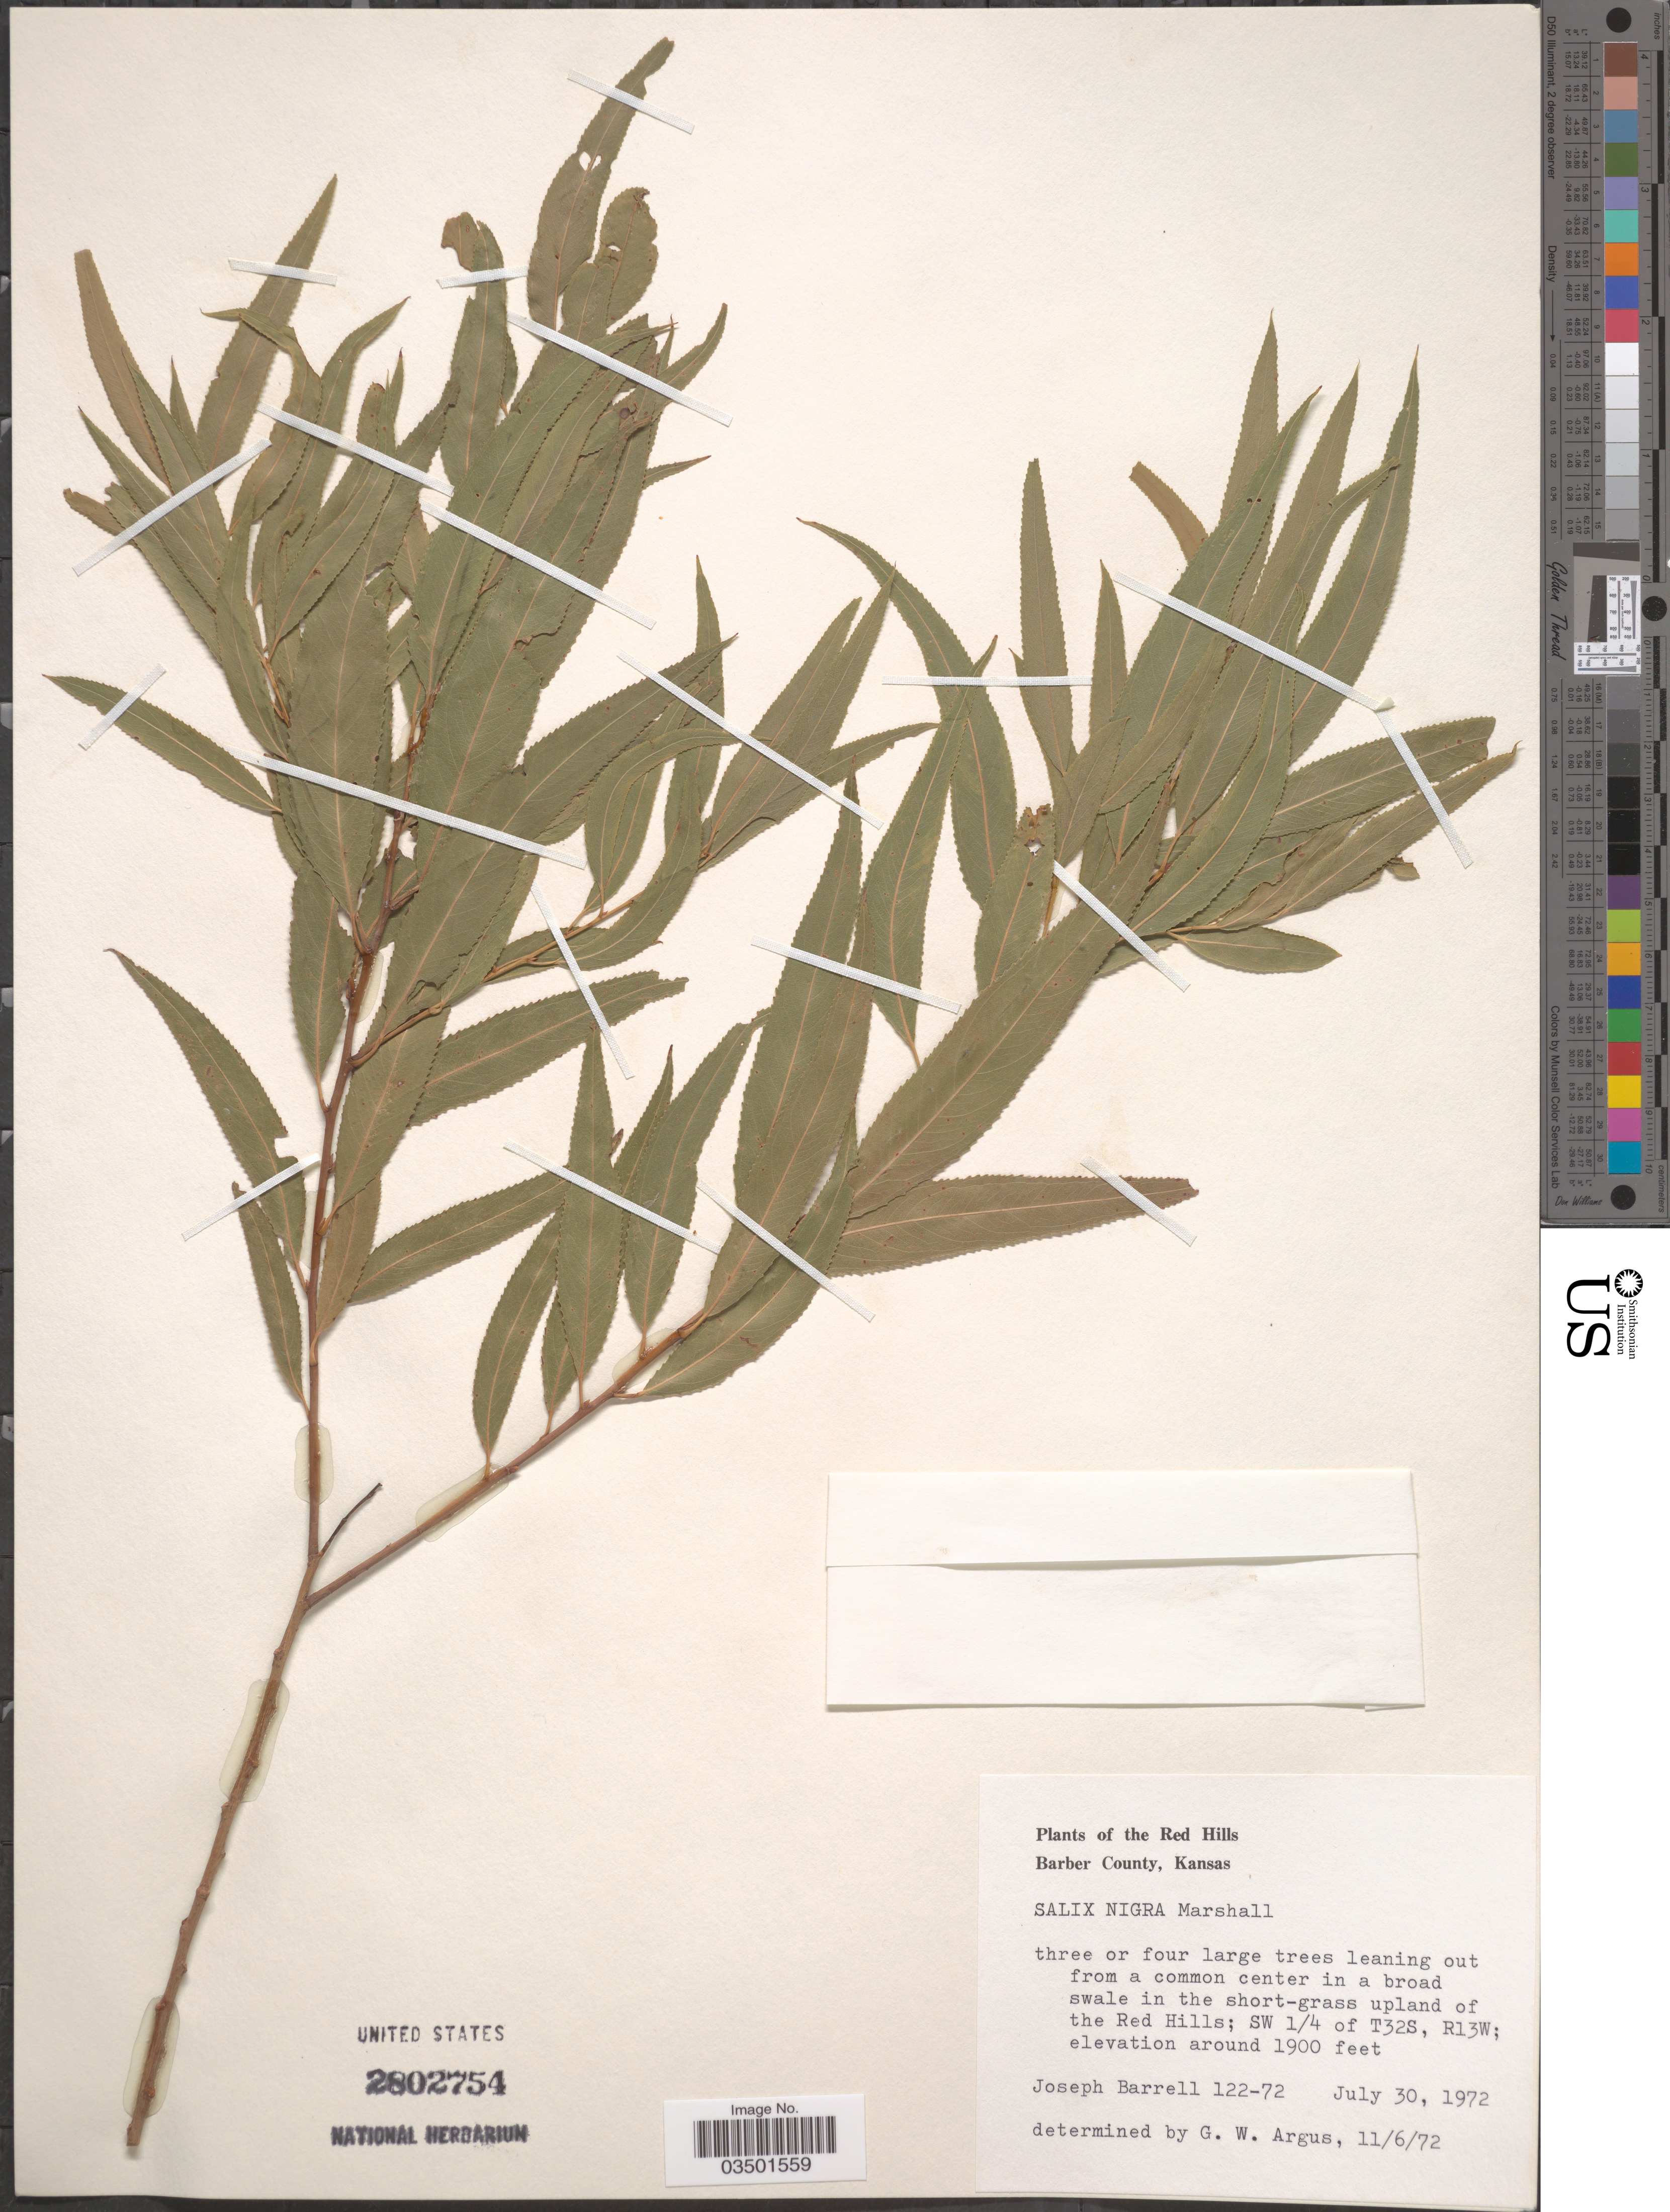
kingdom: Plantae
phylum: Tracheophyta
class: Magnoliopsida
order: Malpighiales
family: Salicaceae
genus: Salix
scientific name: Salix nigra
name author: Marshall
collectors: J. Barrell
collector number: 122-72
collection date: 1972-07-30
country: United States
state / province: Kansas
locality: The Red Hills, Barber County. From a common center in a broad swale in the short-grass upland of the Red Hills; SW ¼ of T32S, R13W.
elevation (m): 579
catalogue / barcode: US 2802754